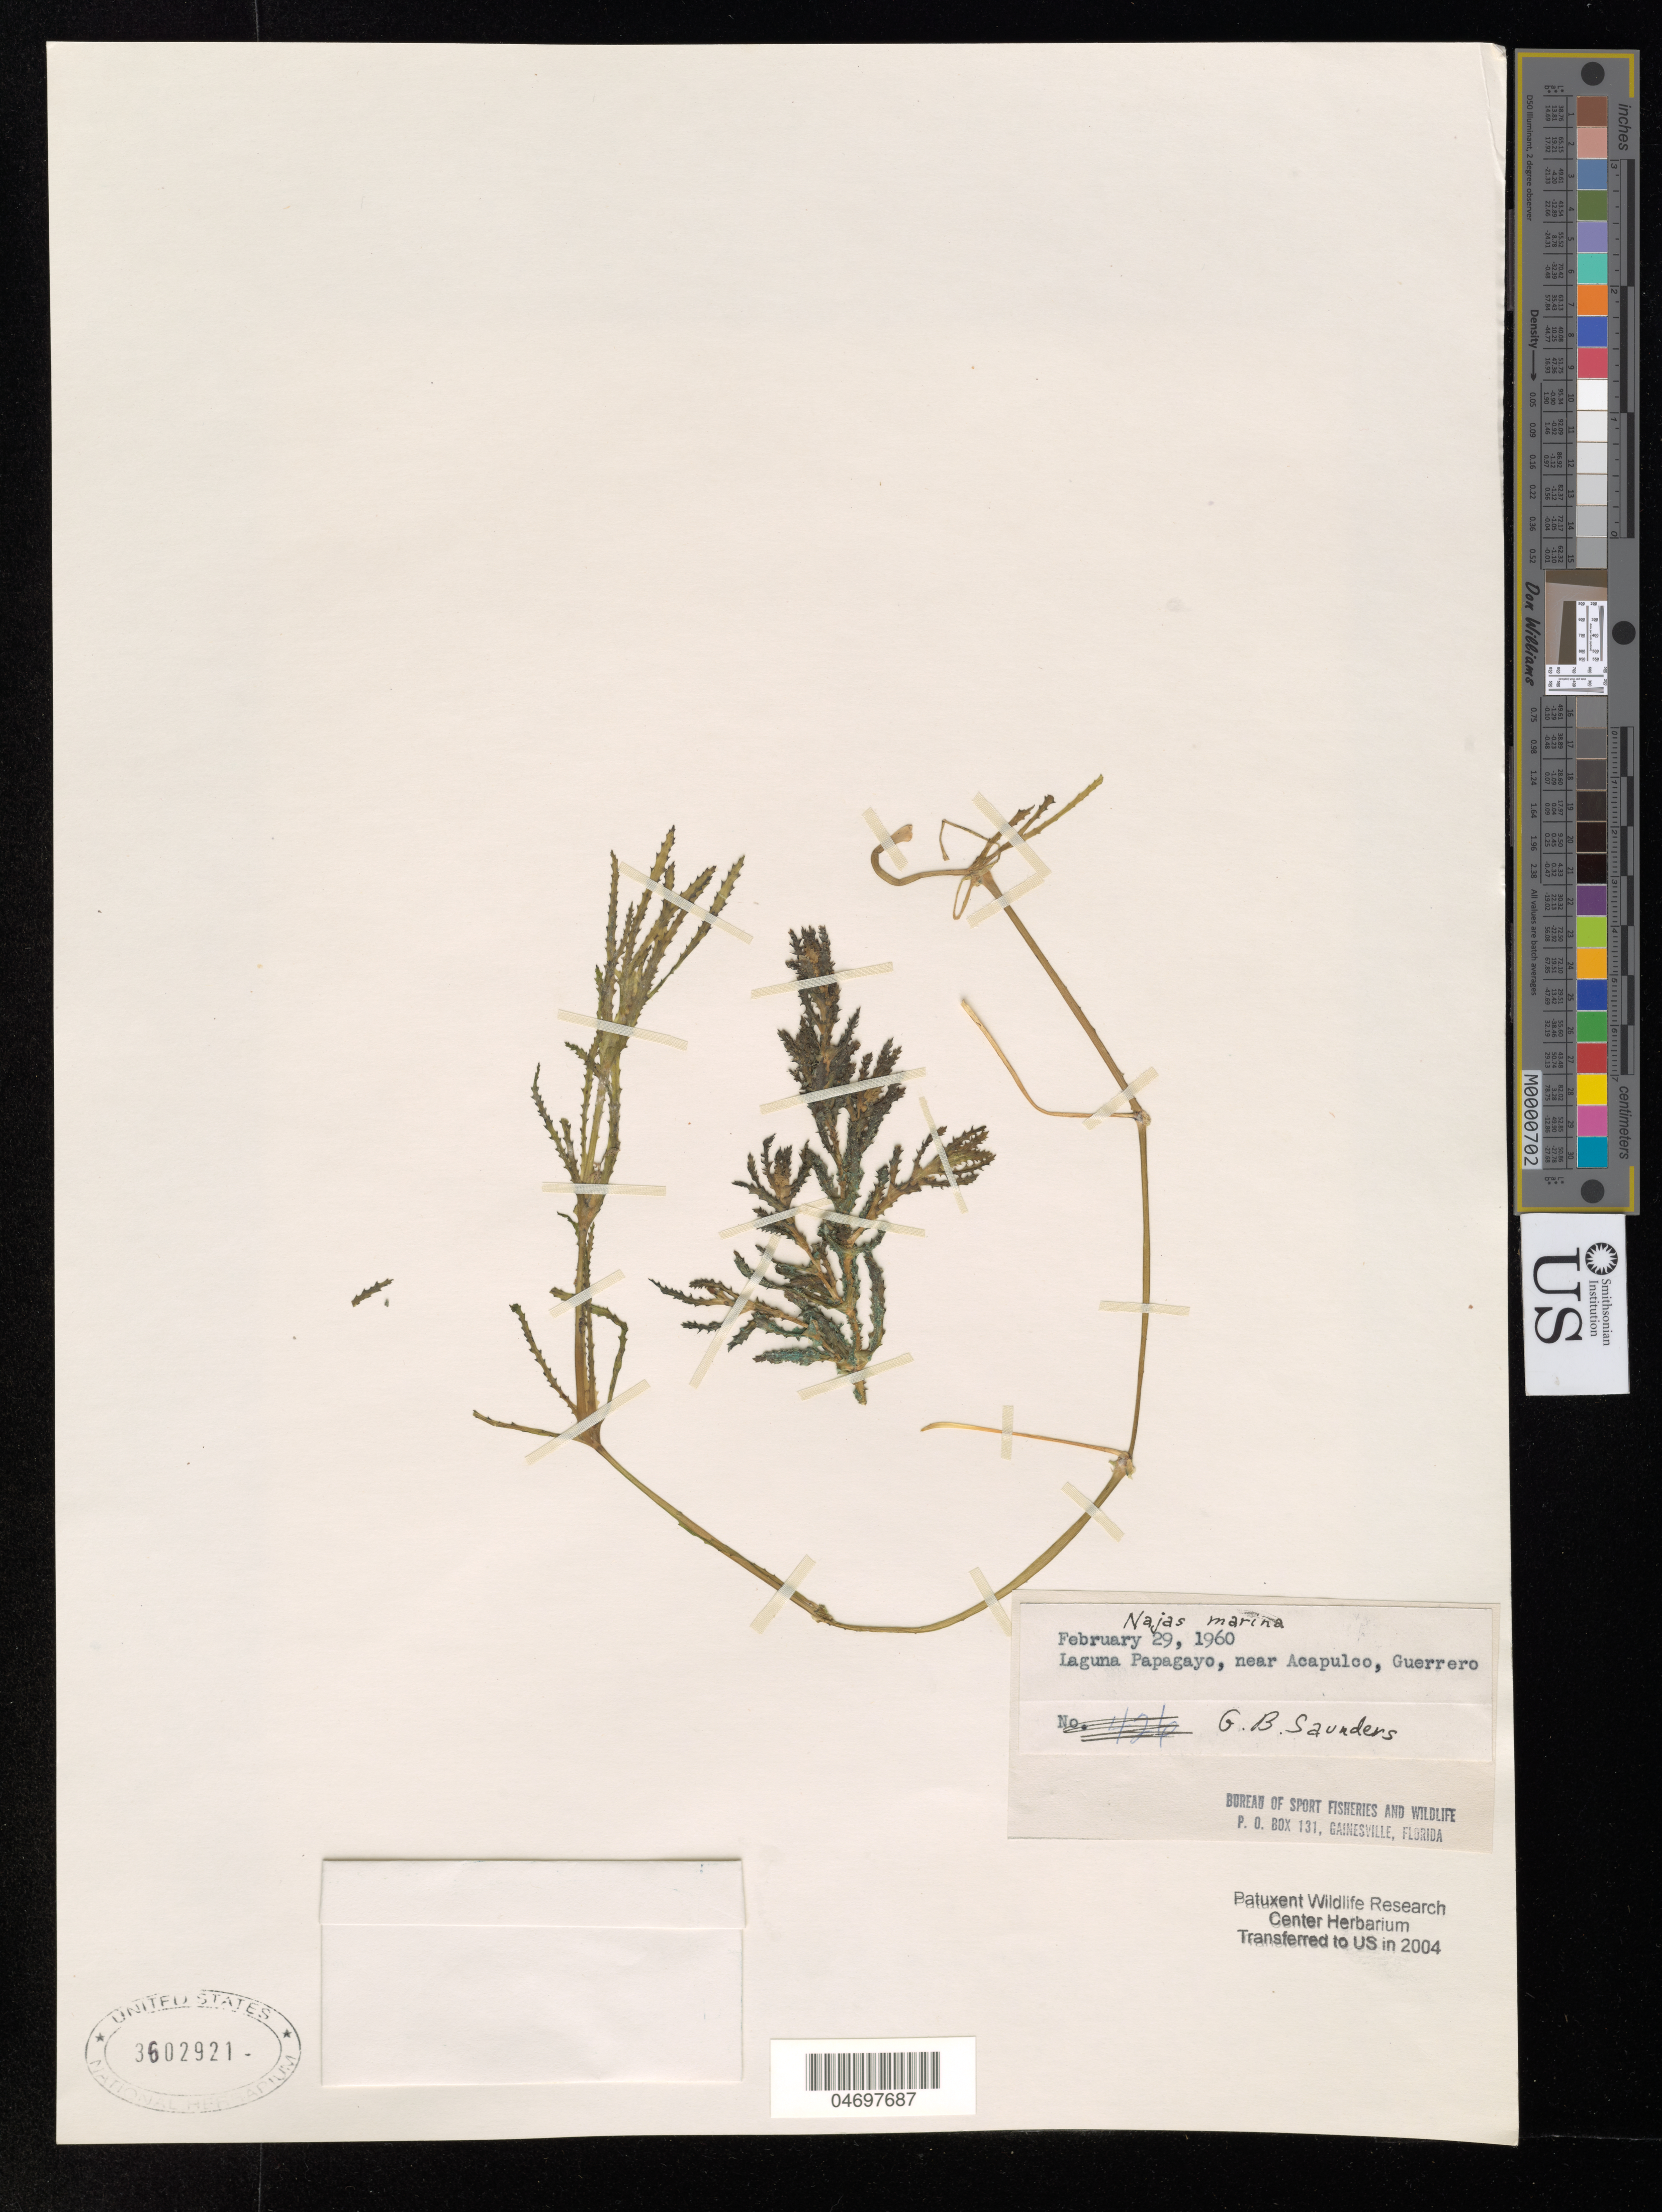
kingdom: Plantae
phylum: Tracheophyta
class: Liliopsida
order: Alismatales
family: Hydrocharitaceae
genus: Najas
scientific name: Najas marina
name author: L.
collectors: G. B. Saunders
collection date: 1960-02-29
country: Mexico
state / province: Guerrero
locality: Laguna Papagayo, near Acapulco, Guerrero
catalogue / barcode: US 3602921